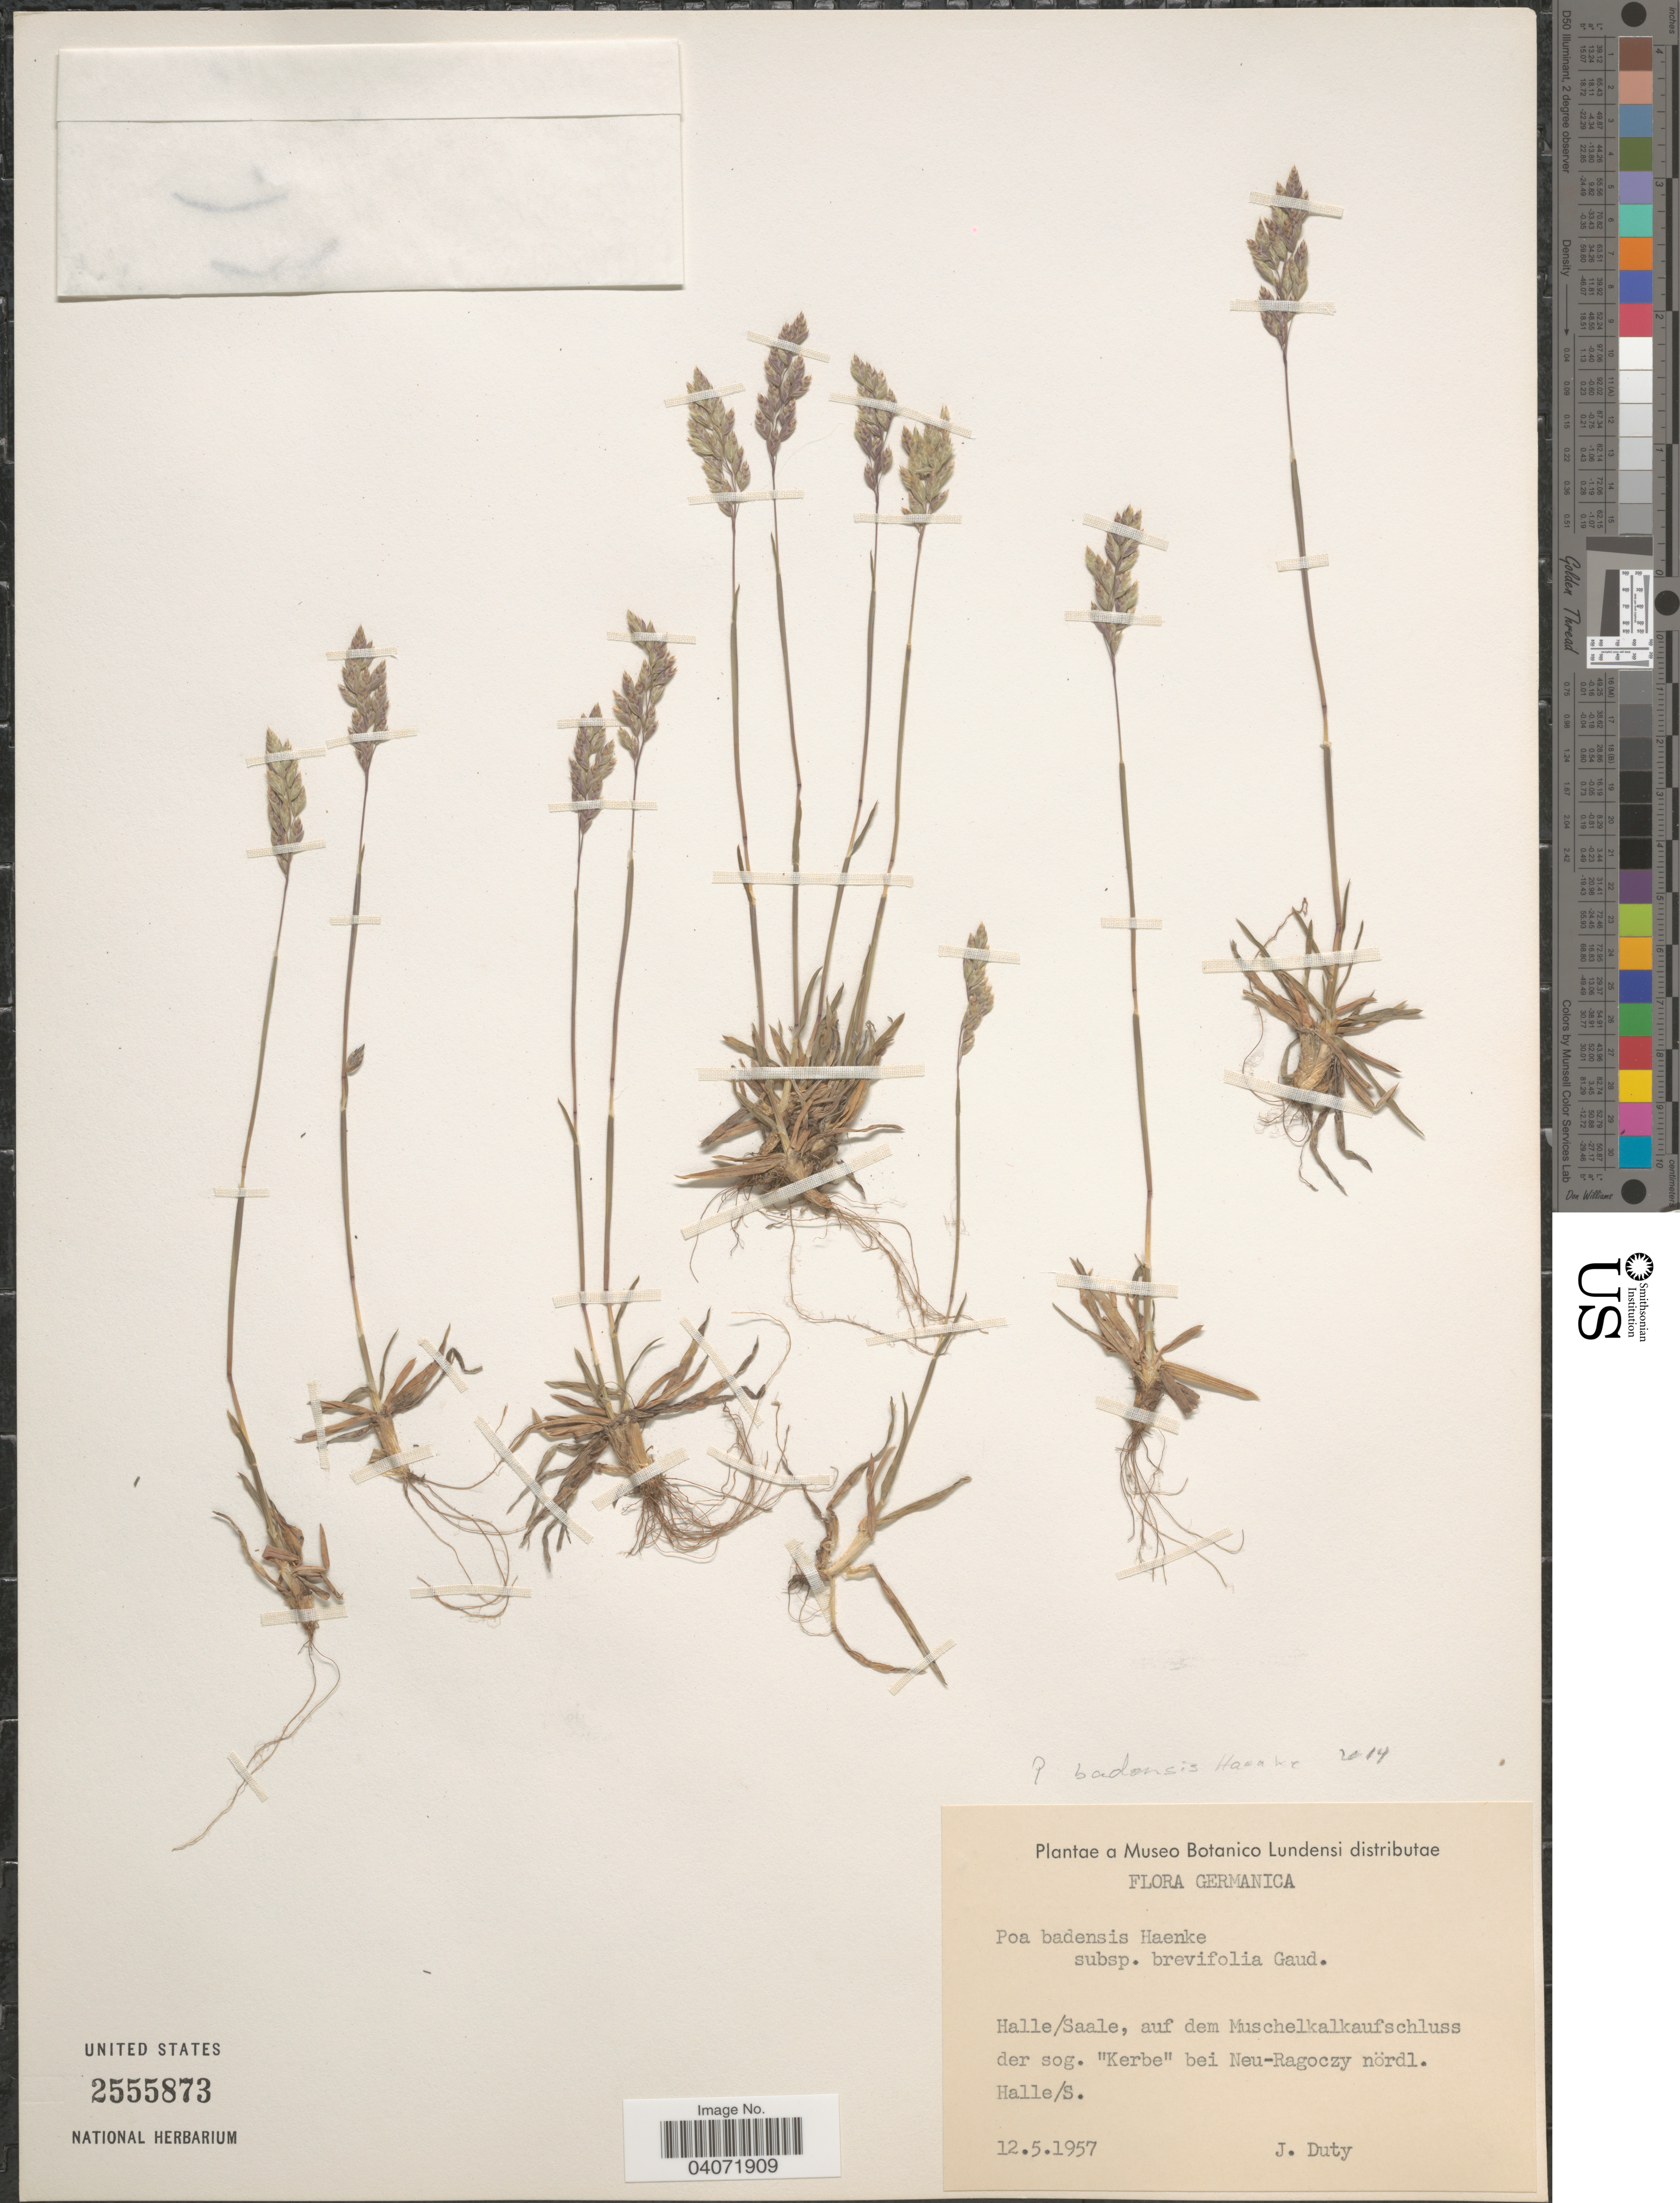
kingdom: Plantae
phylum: Tracheophyta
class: Liliopsida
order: Poales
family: Poaceae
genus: Poa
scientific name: Poa badensis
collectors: J. Duty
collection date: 1957-05-12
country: Germany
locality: Halle/Saale, auf dem Muschelkalkaufschluss der sog. "Kerbe" bei Neu-Ragoczy nördl. Halle/S.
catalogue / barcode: US 2555873